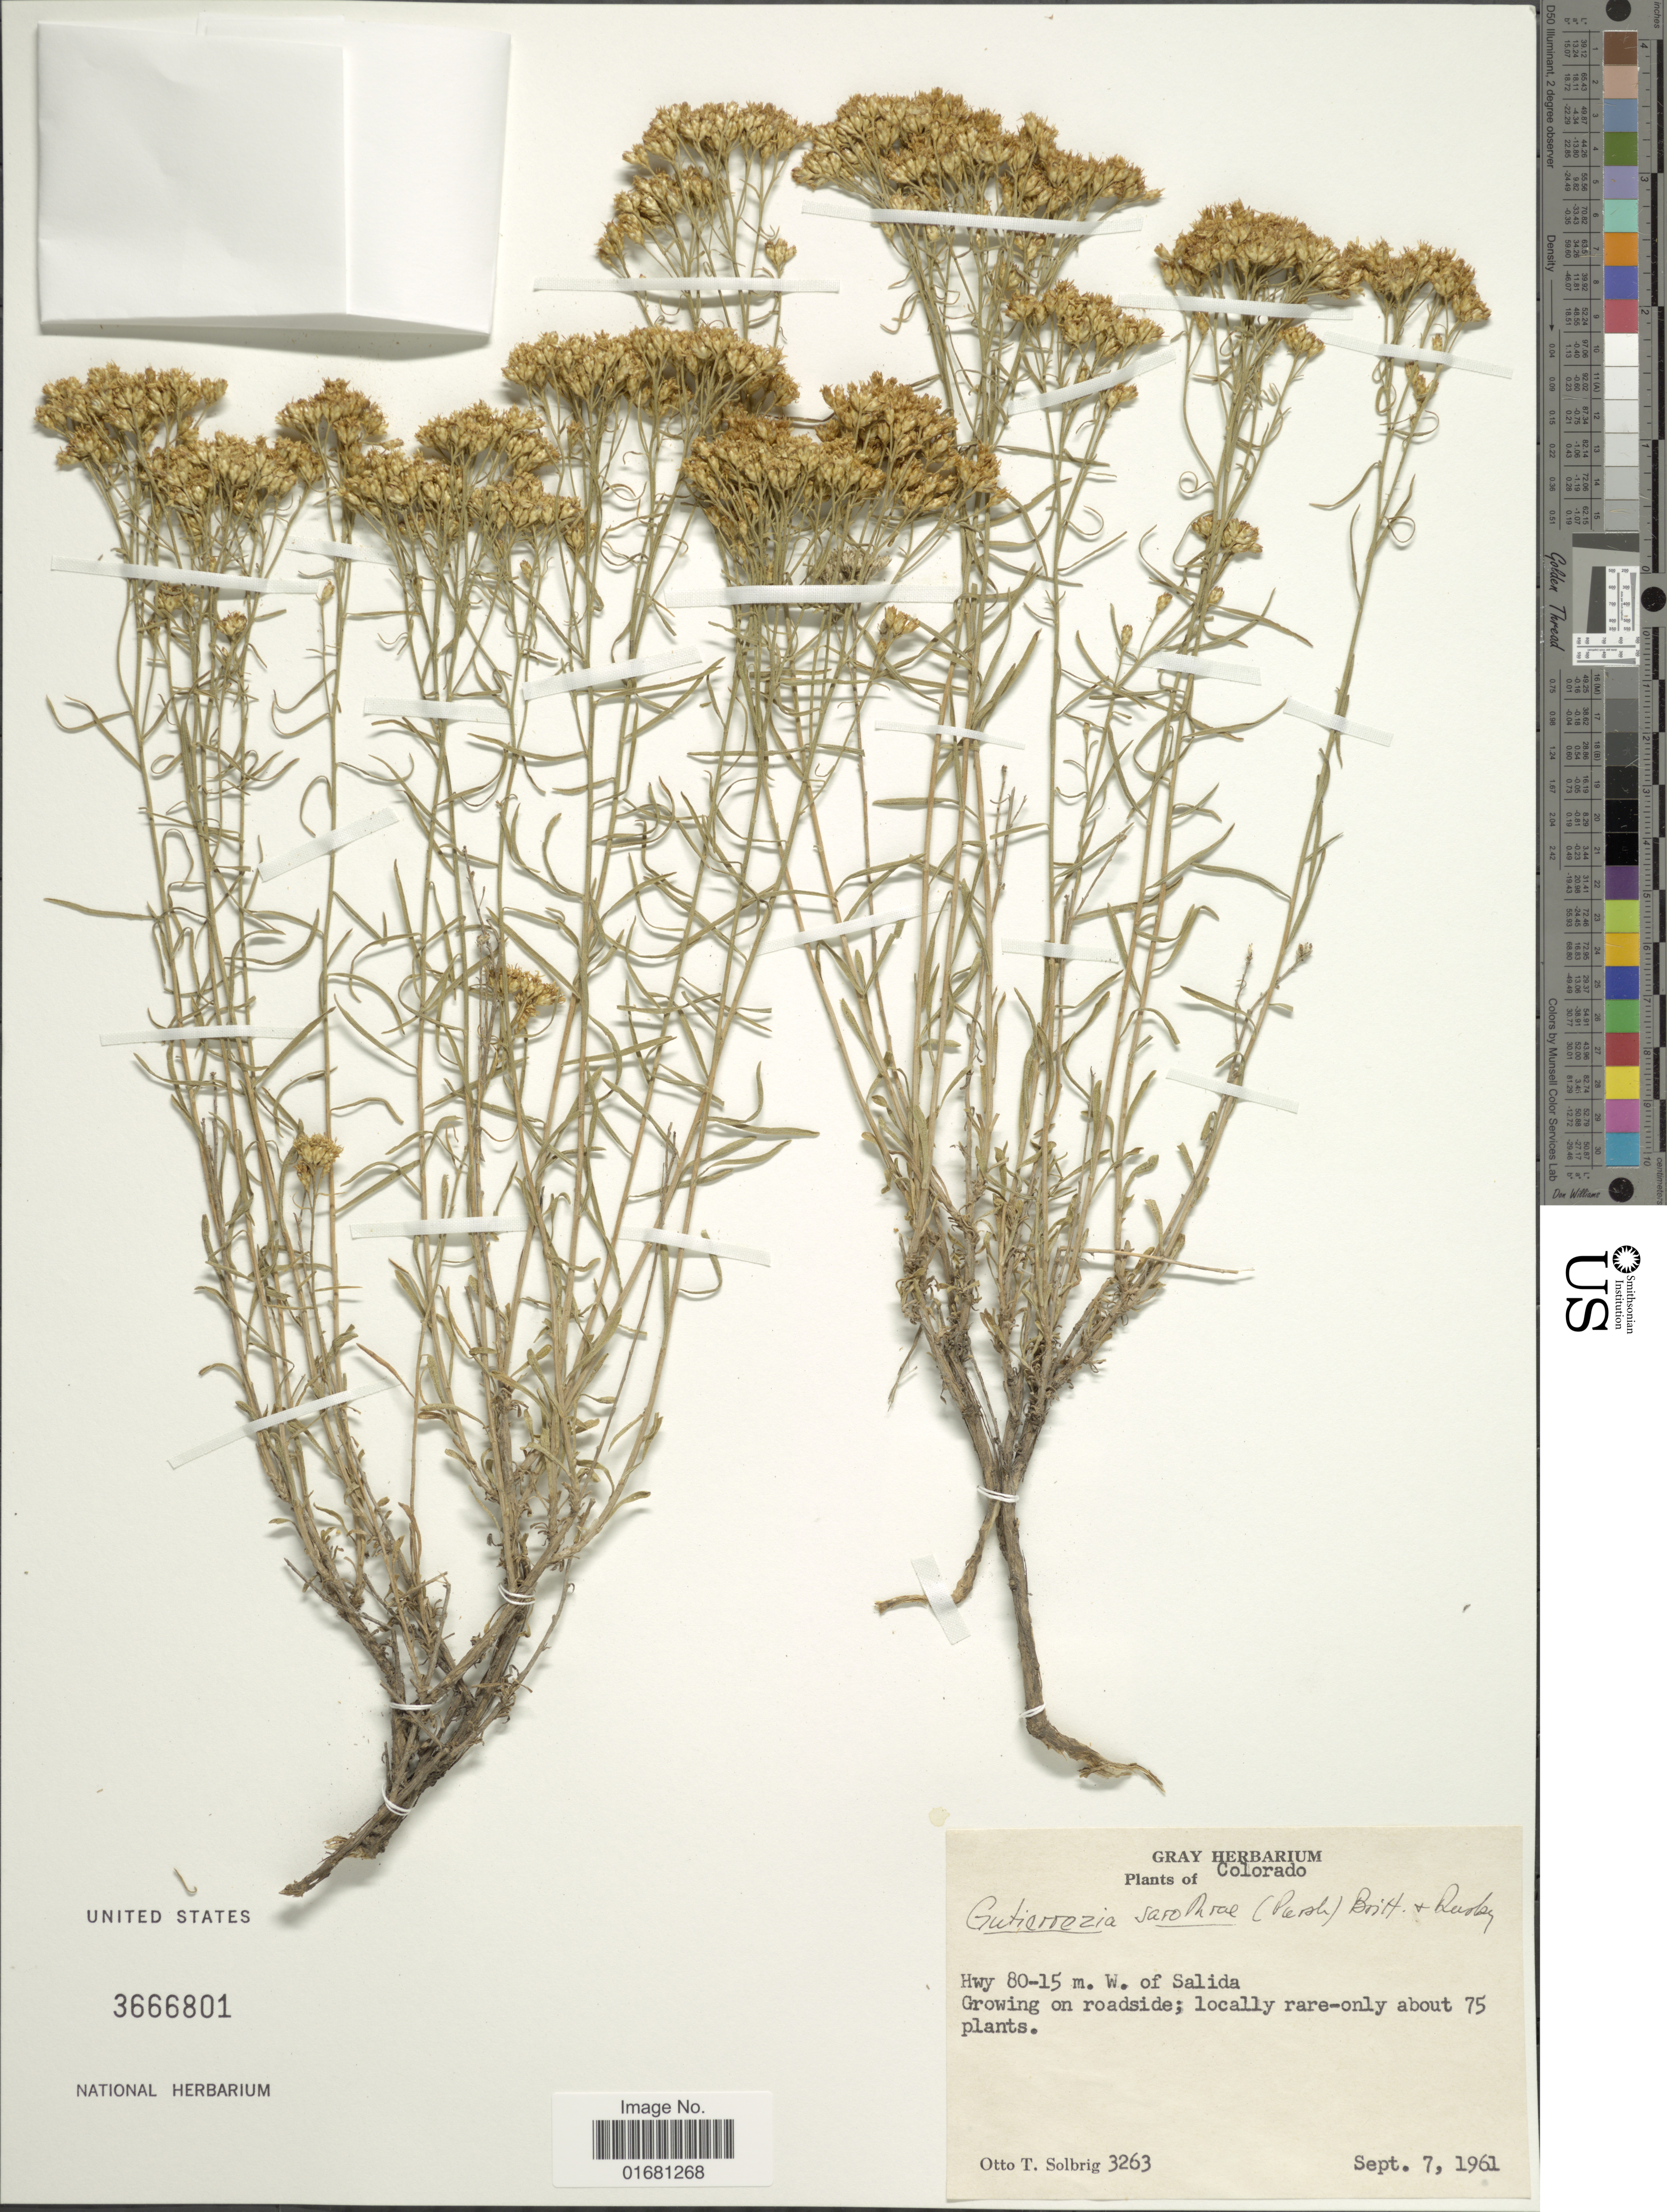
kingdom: Plantae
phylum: Tracheophyta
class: Magnoliopsida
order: Asterales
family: Asteraceae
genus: Gutierrezia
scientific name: Gutierrezia sarothrae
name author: (Pursh) Britton & Rusby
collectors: O. T. Solbrig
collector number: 3263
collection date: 1961-09-07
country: United States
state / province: Colorado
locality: Colorado. Hwy 80-15 m. W. of Salida. Growing on roadside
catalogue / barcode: US 3666801